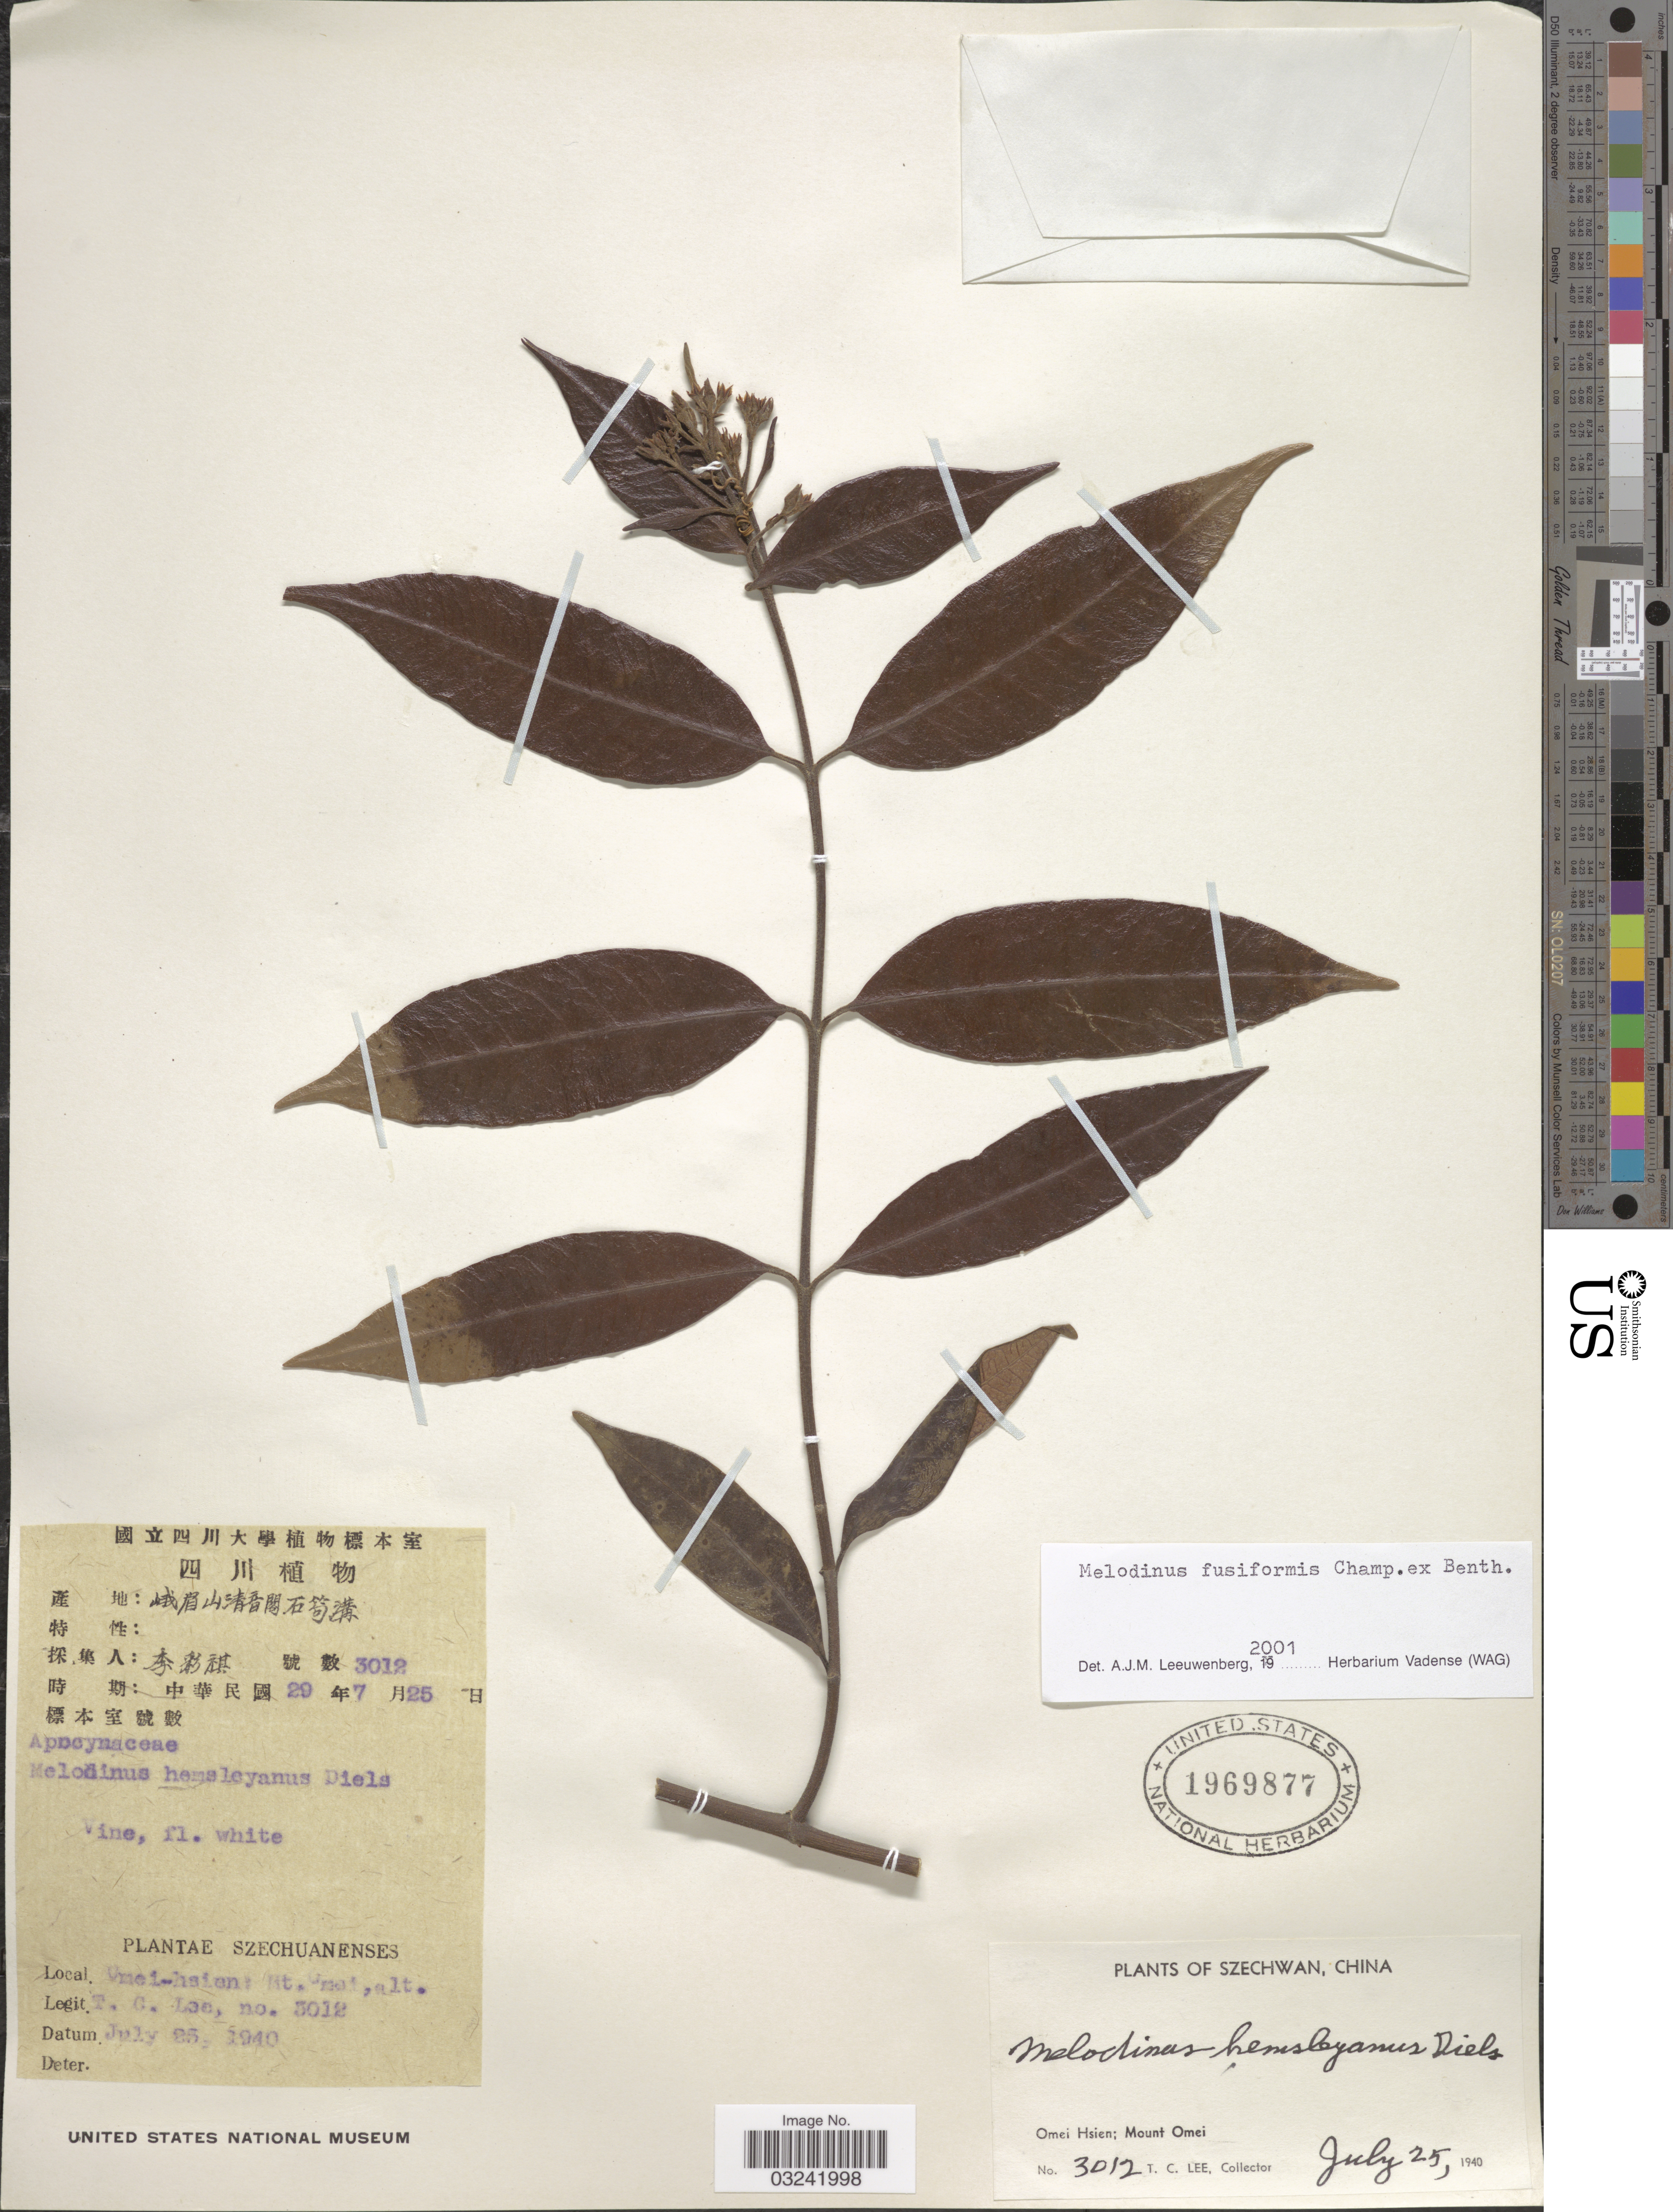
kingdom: Plantae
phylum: Tracheophyta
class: Magnoliopsida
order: Gentianales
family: Apocynaceae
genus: Melodinus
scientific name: Melodinus acutiflorus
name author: F. Muell.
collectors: T. Lee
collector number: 3012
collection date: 1940-07-25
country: China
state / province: Sichuan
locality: Szechuanenses, Omei Hsien: Mount Omei.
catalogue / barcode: US 1969877